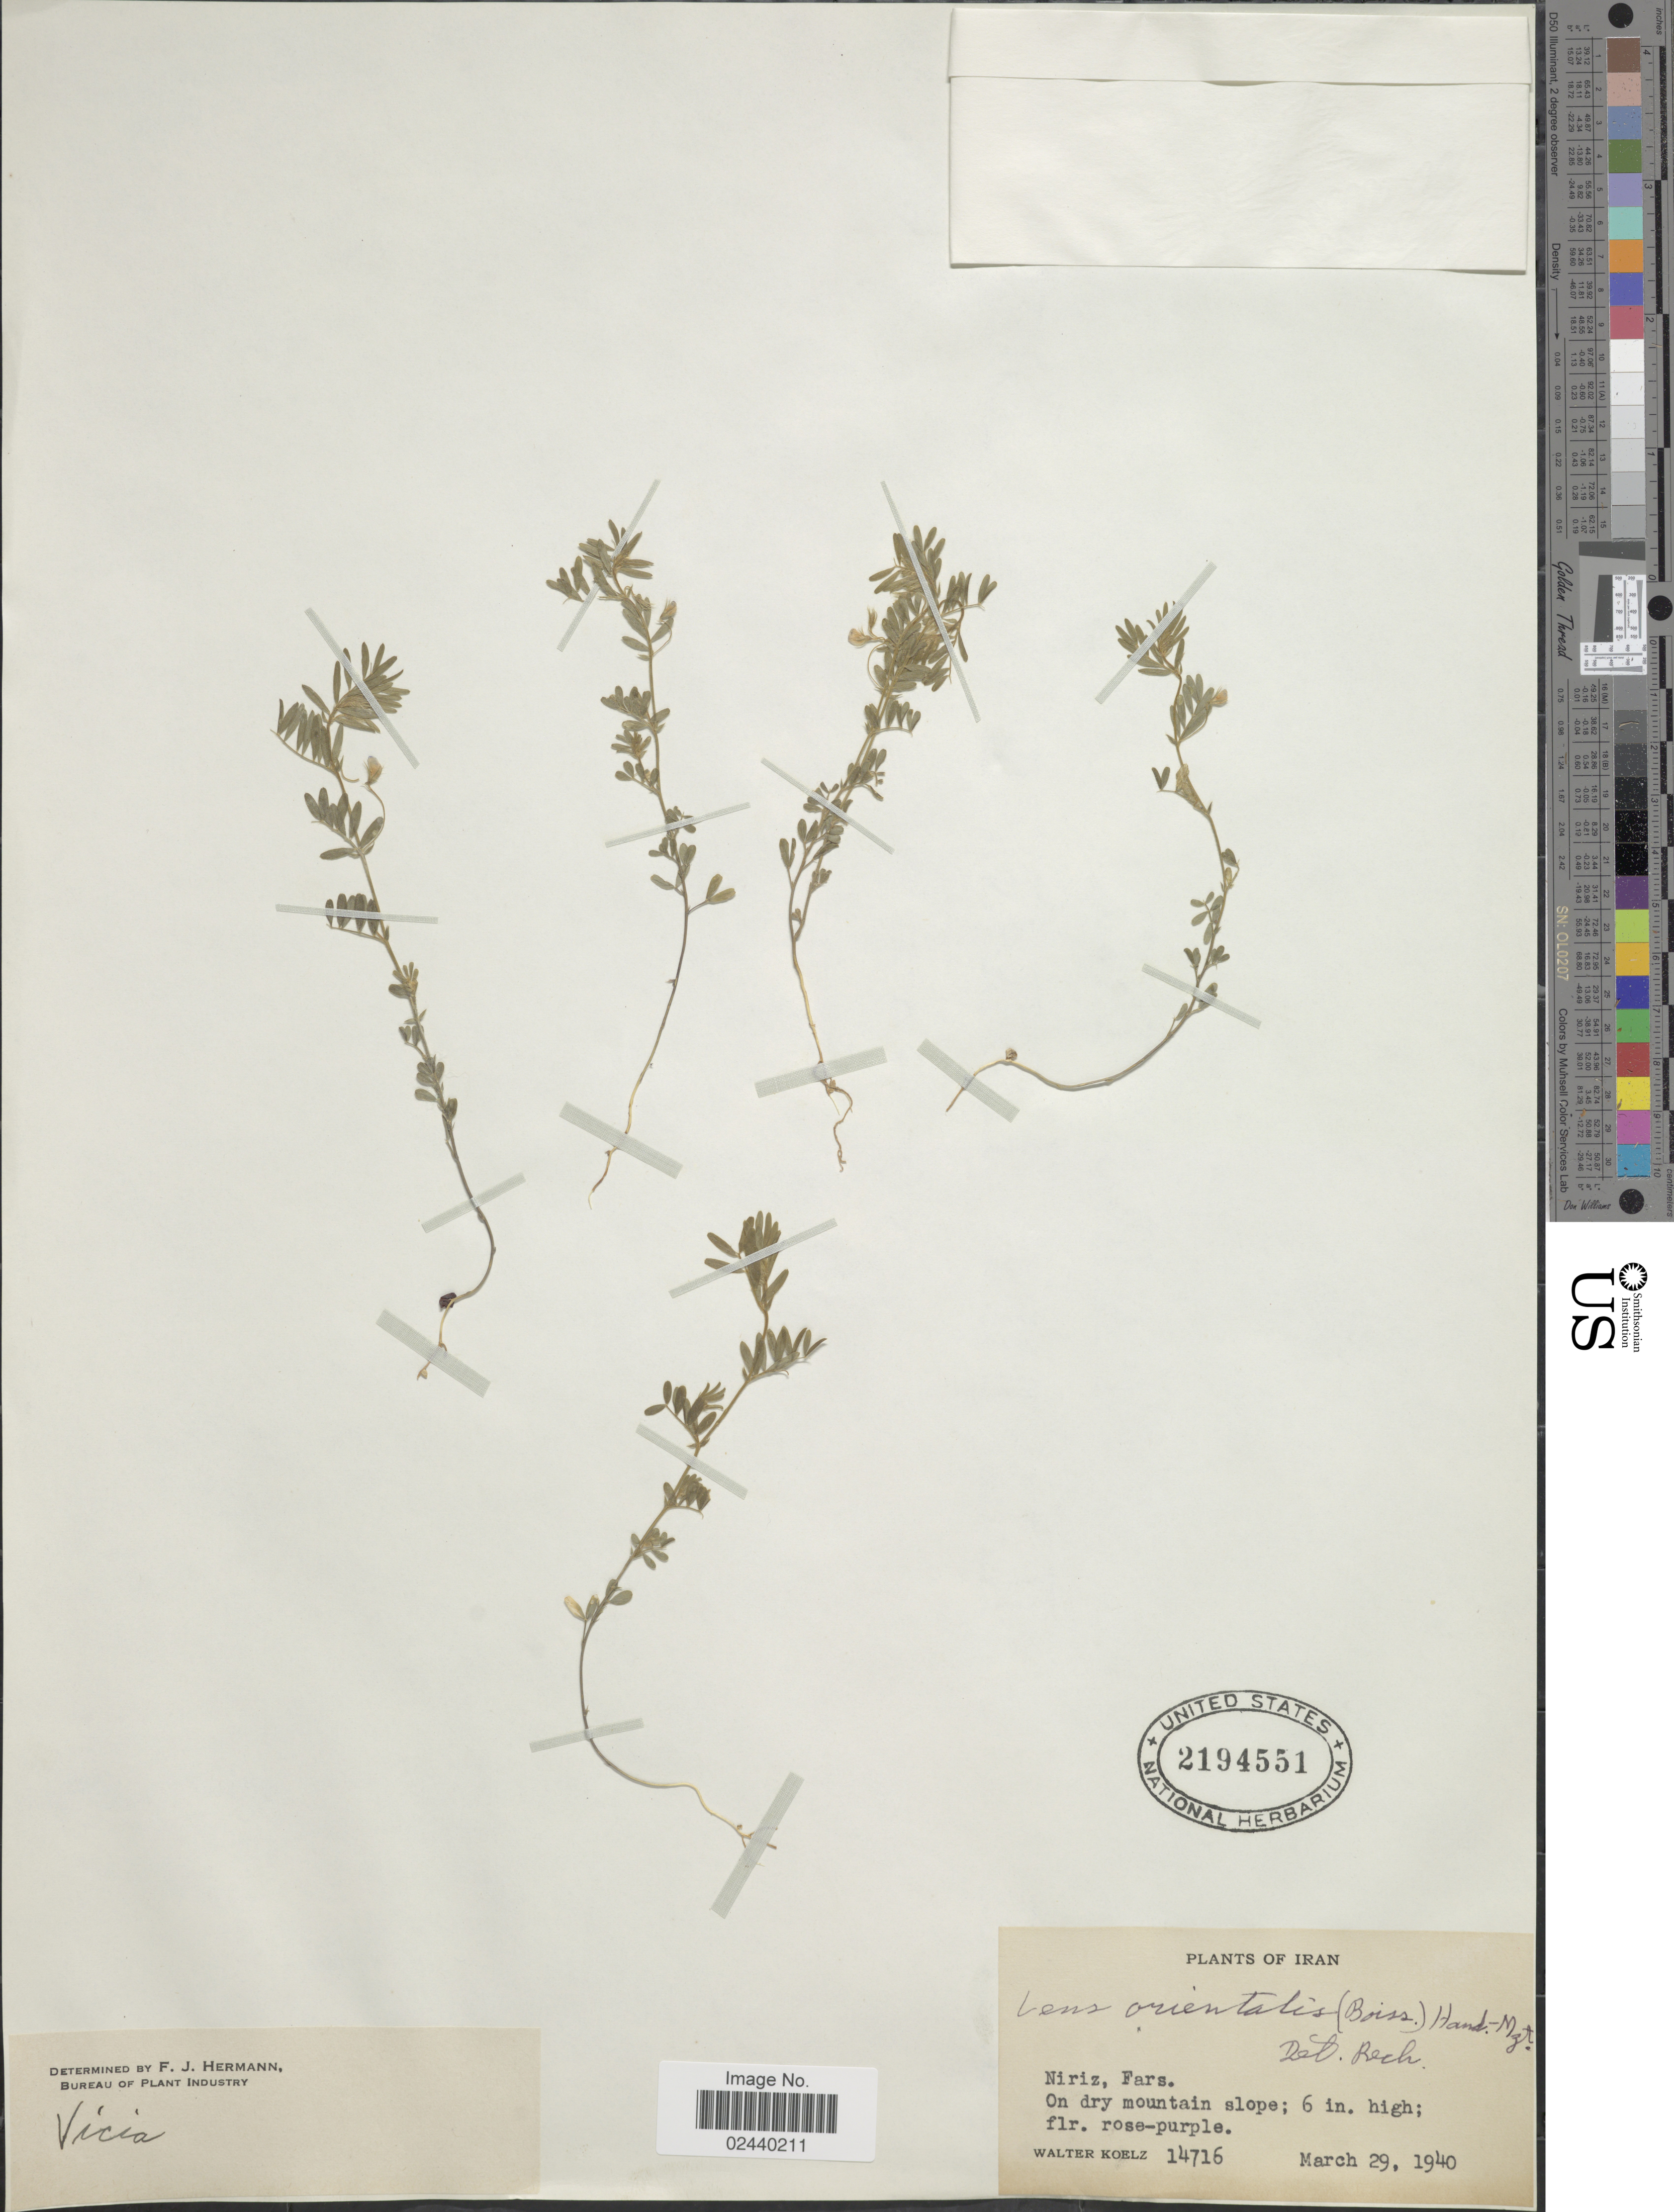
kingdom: Plantae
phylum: Tracheophyta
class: Magnoliopsida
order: Fabales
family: Fabaceae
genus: Vicia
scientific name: Vicia orientalis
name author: (Boiss.) Bég. & Diratz.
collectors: W. N. Koelz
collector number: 14716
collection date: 1940-03-29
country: Iran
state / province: Fars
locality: Niriz, on dry mountain slope.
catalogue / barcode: US 2194551